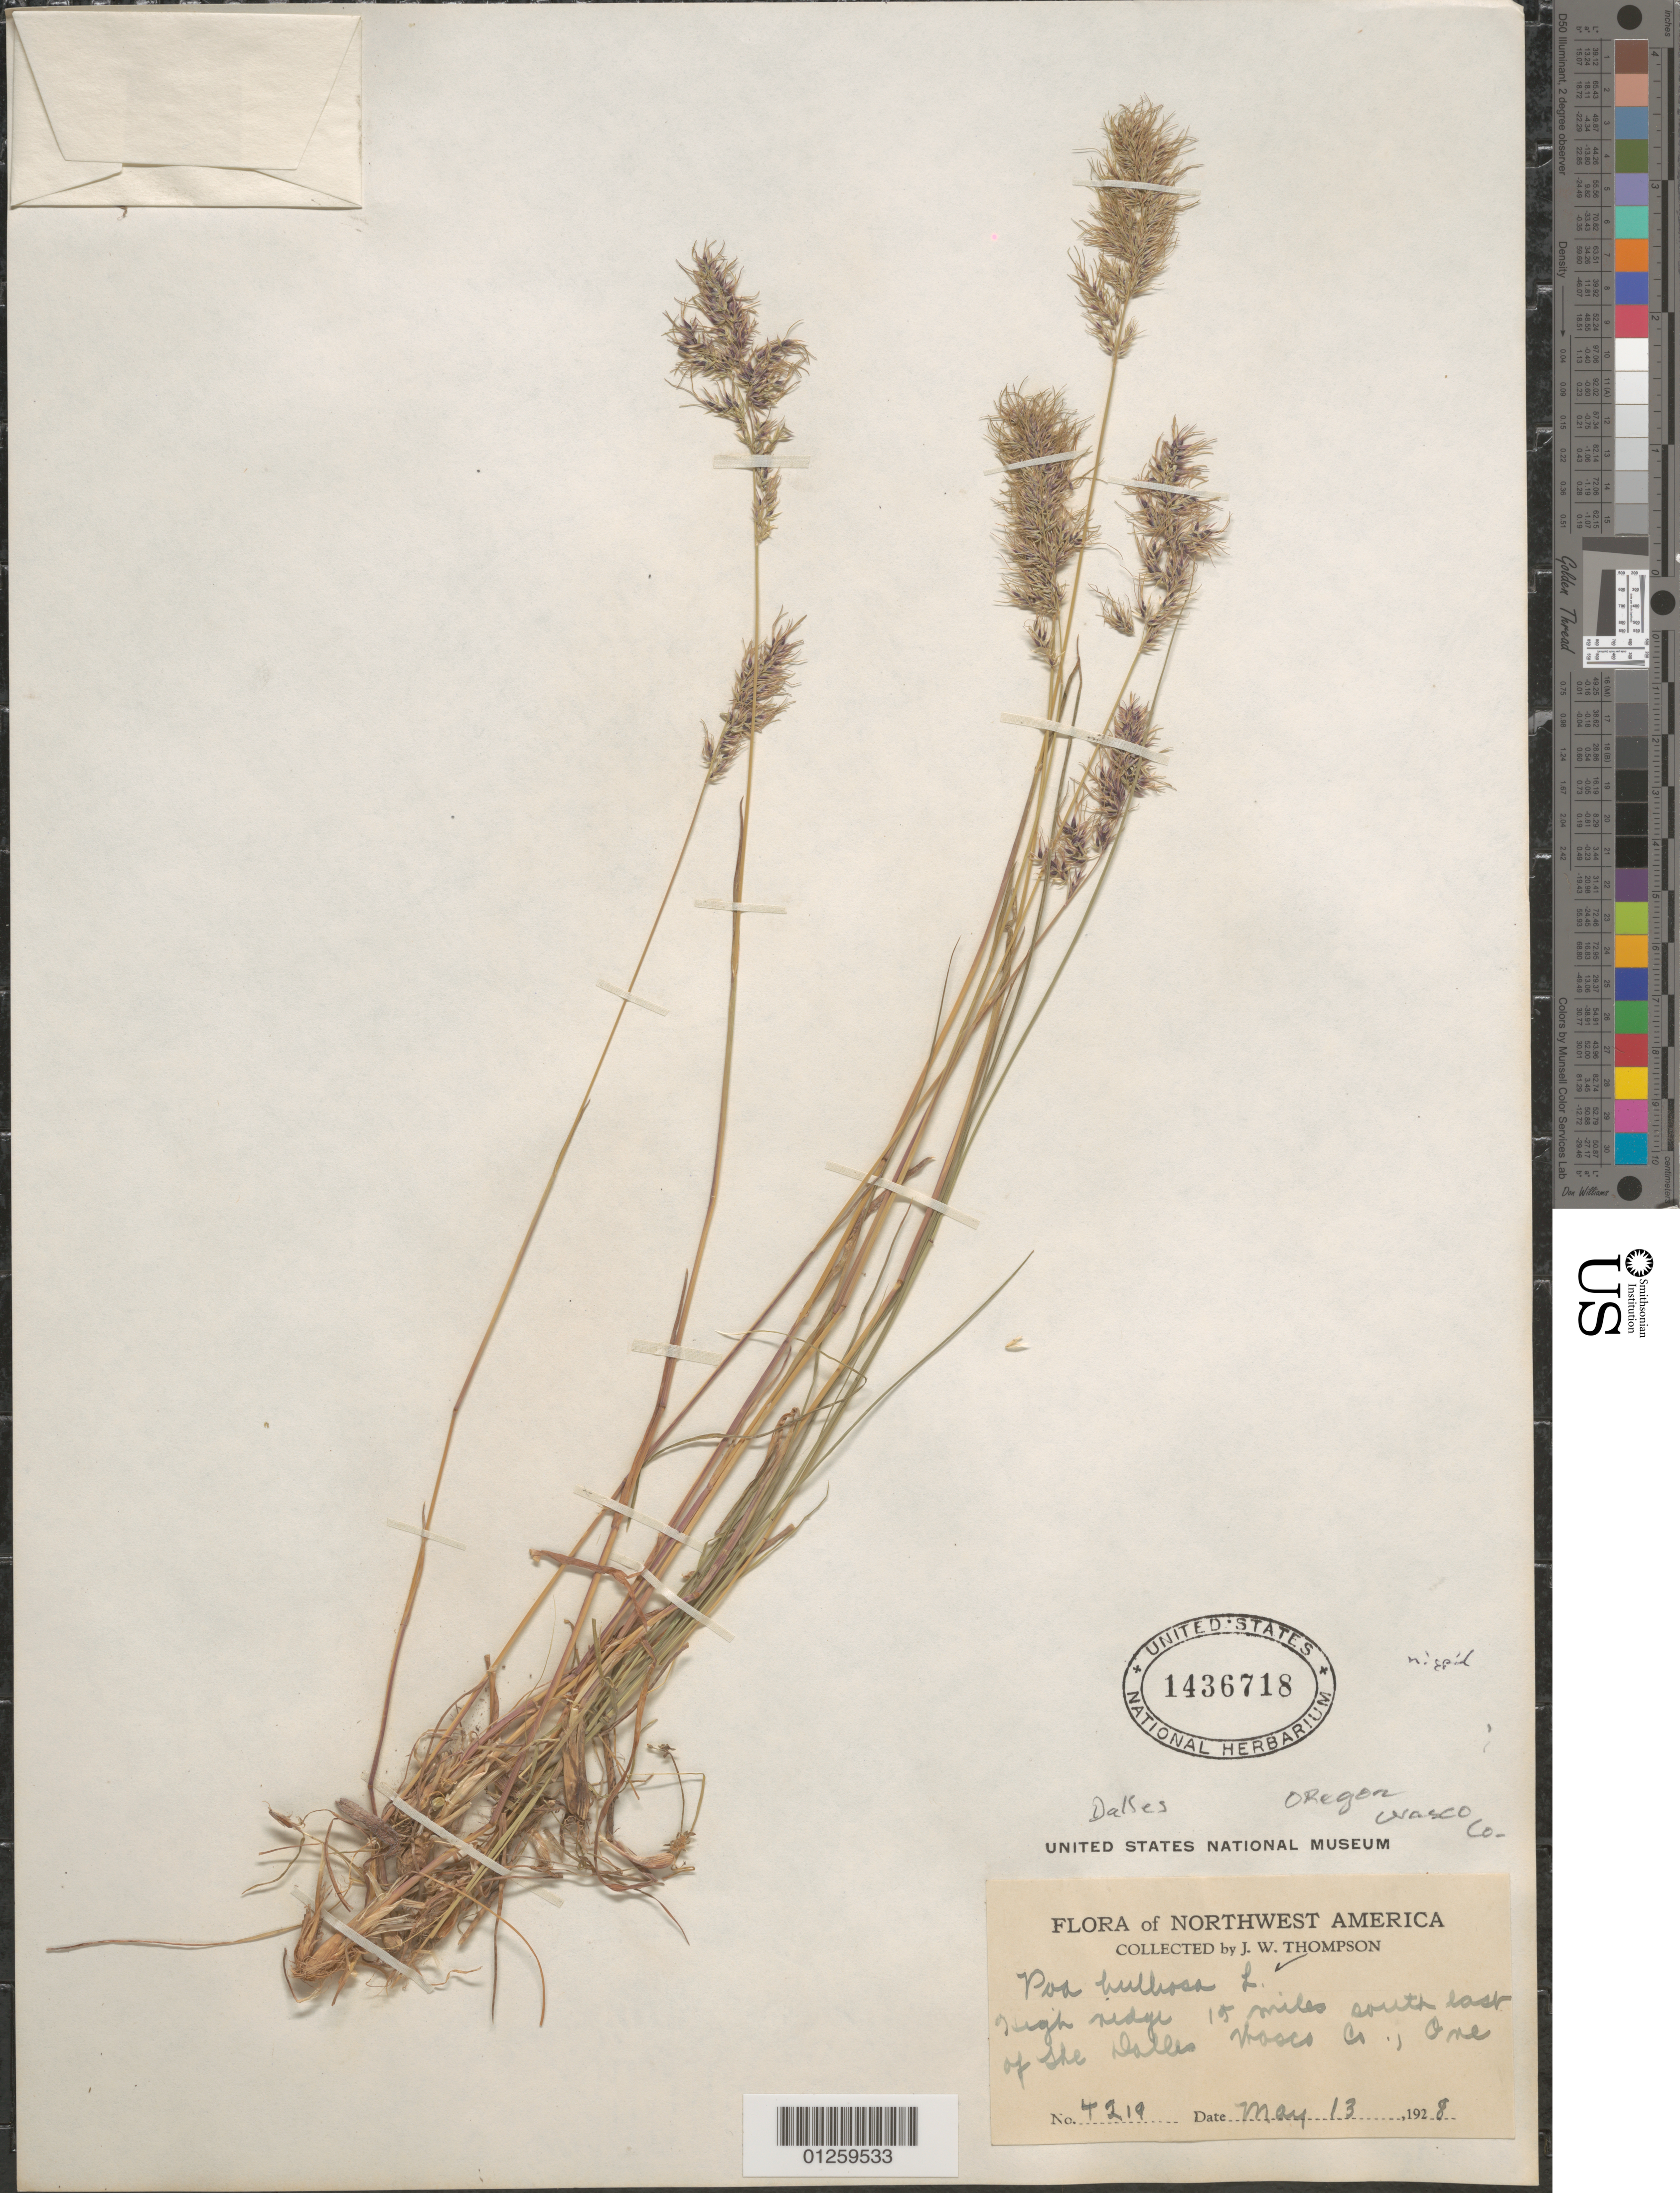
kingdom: Plantae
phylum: Tracheophyta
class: Liliopsida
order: Poales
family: Poaceae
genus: Poa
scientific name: Poa iconia var. iconia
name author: Azn.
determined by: Soreng, Robert J., Research Associate (BOT), Smithsonian Institution - National Museum of Natural History (UNITED STATES)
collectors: J. W. Thompson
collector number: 4219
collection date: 1928-05-13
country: United States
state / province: Oregon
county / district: Wasco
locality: High ridge 15 miles south east of the Dalles Wasco Co., Ore.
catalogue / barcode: US 1436718